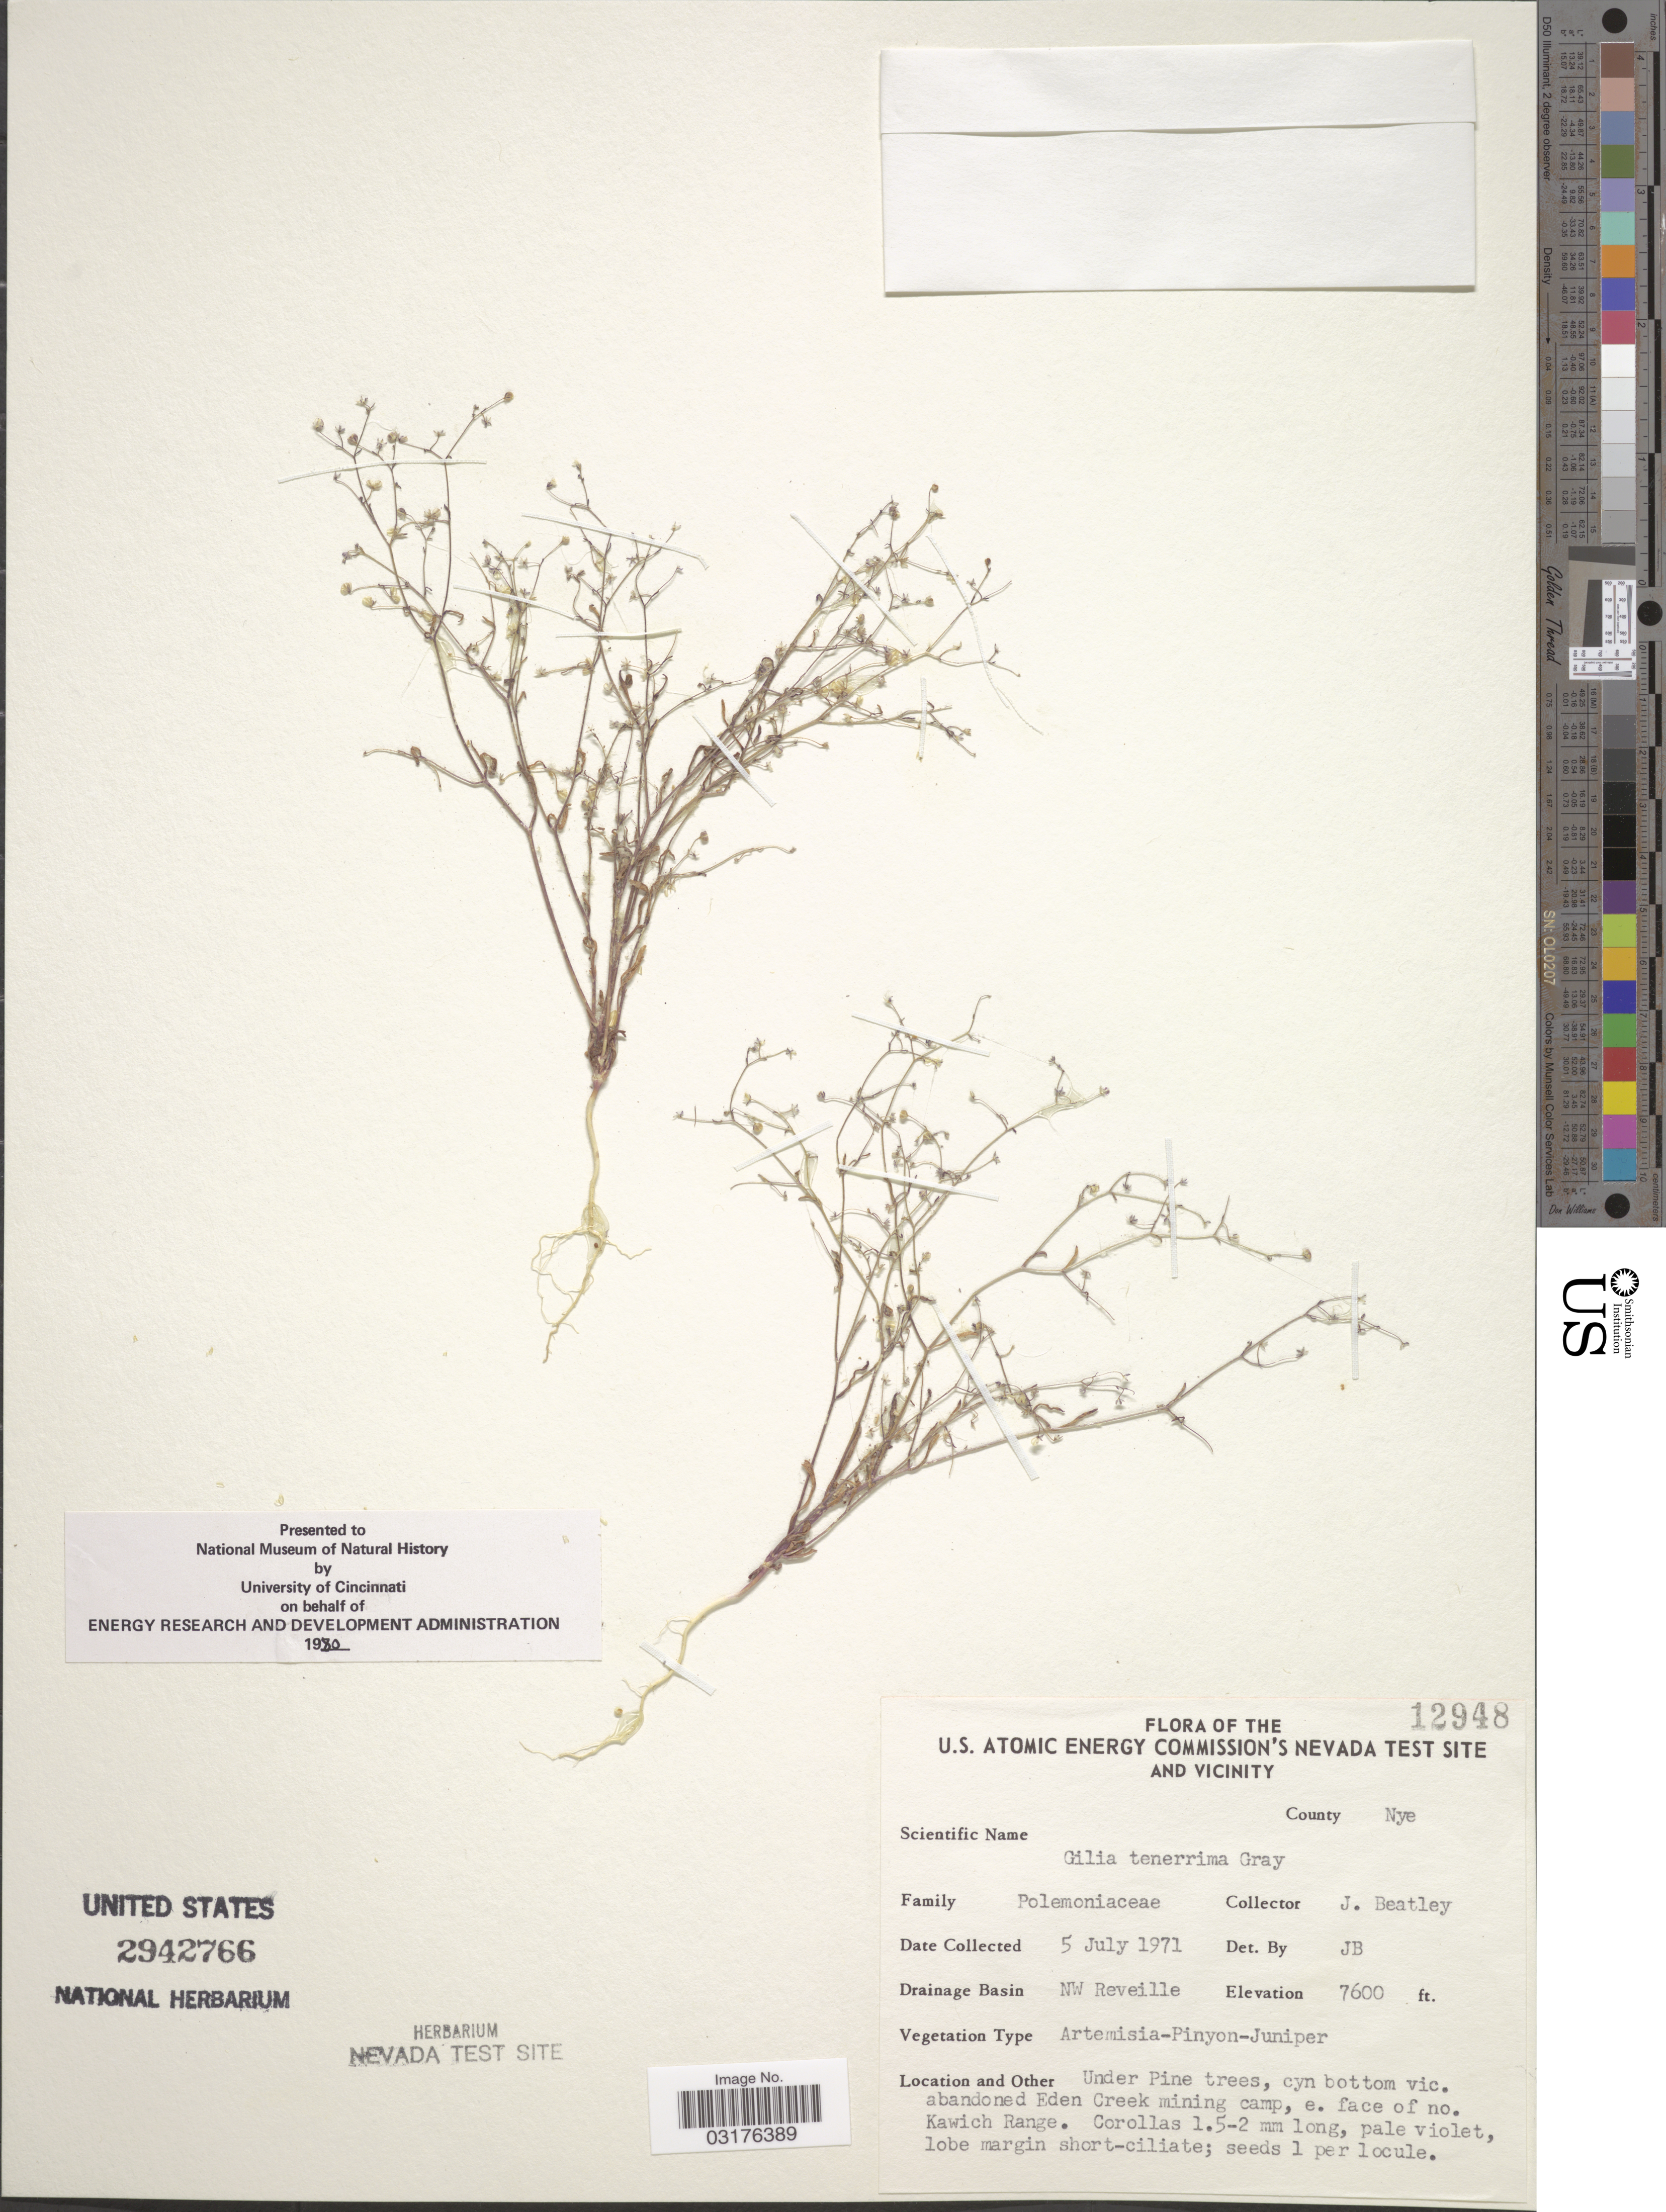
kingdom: Plantae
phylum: Tracheophyta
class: Magnoliopsida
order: Ericales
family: Polemoniaceae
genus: Lathrocasis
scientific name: Lathrocasis tenerrima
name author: (A. Gray) L.A. Johnson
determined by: Strong, Mark T., (BOT), Smithsonian Institution - National Museum of Natural History (UNITED STATES)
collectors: J. C. Beatley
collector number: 12948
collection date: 1971-07-05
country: United States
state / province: Nevada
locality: U.S. Atomic Energy Commission's Nevada Test Site and Vicinity, County Nye, Drainage Basin NW Reveille, Under Pine trees, cyn bottom vic. abandoned Eden Creek mining camp, e. face of no. Kawich Range.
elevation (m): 2316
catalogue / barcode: US 2942766